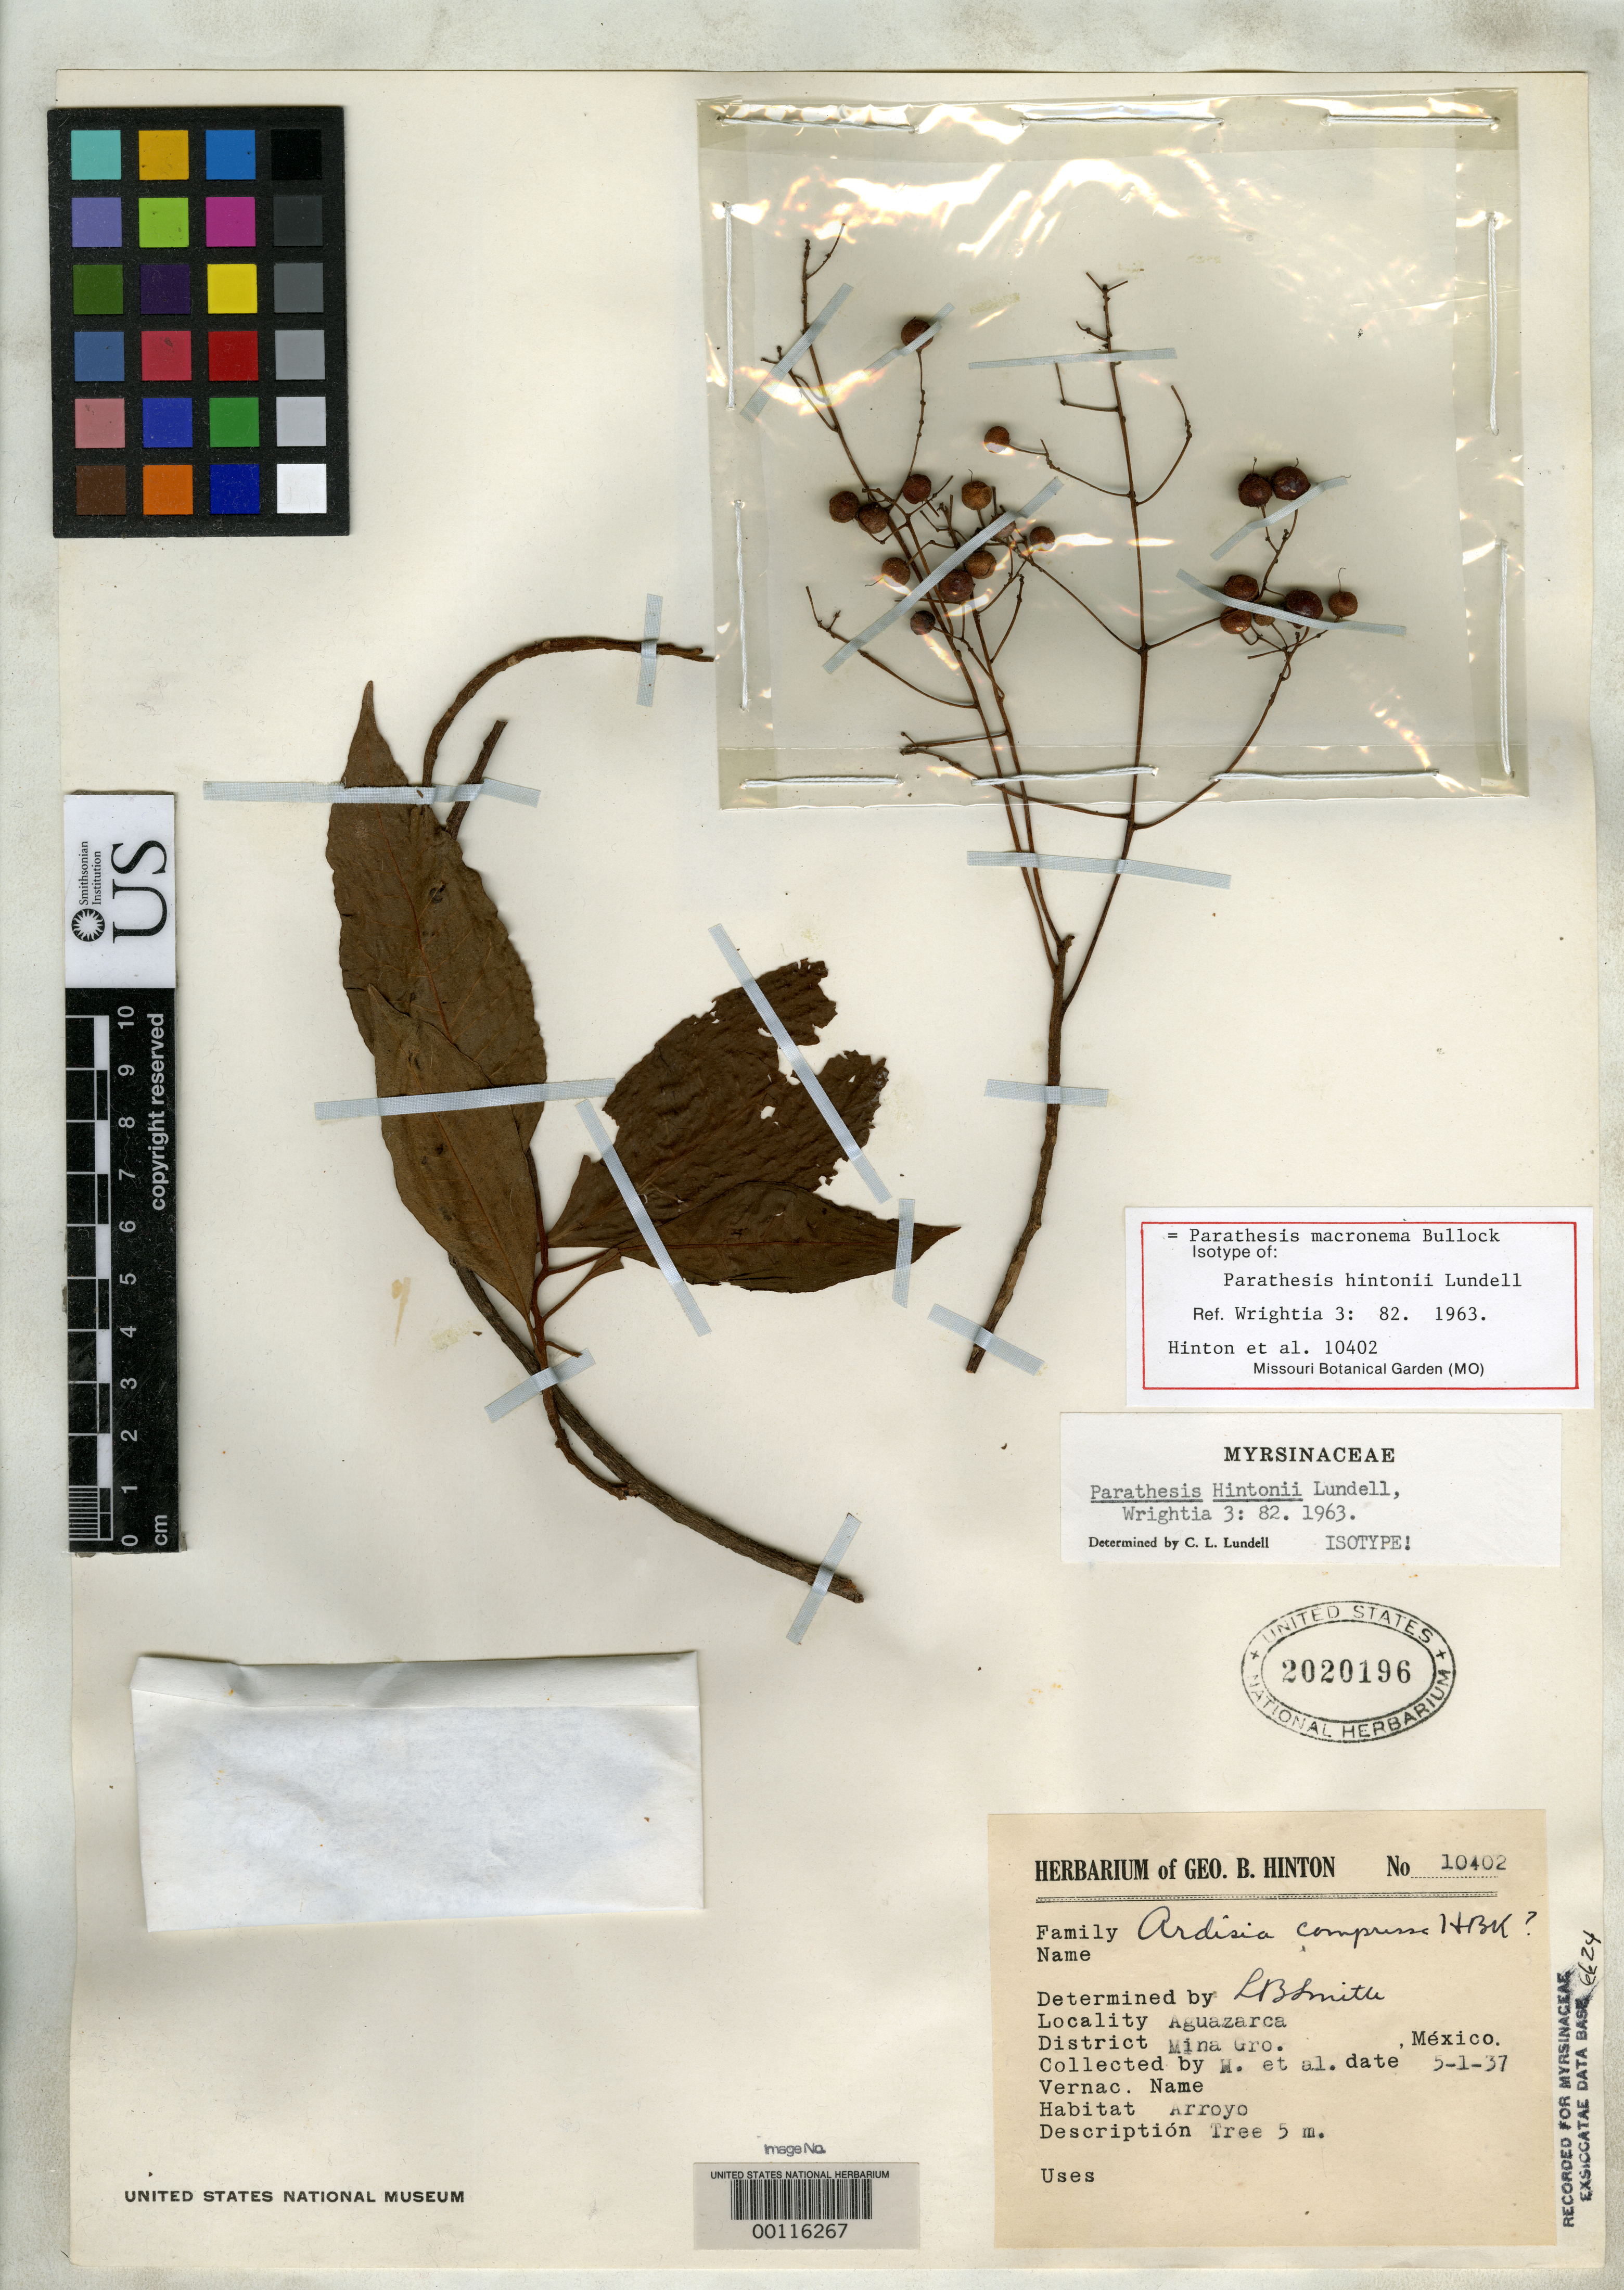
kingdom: Plantae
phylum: Tracheophyta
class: Magnoliopsida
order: Ericales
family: Primulaceae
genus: Parathesis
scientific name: Parathesis hintonii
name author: Lundell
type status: Isotype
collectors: G. B. Hinton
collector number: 10402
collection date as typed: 01 May 1937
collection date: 1937-05-01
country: Mexico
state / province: Guerrero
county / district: Mina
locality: Aguazarca.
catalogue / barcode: US 2020196